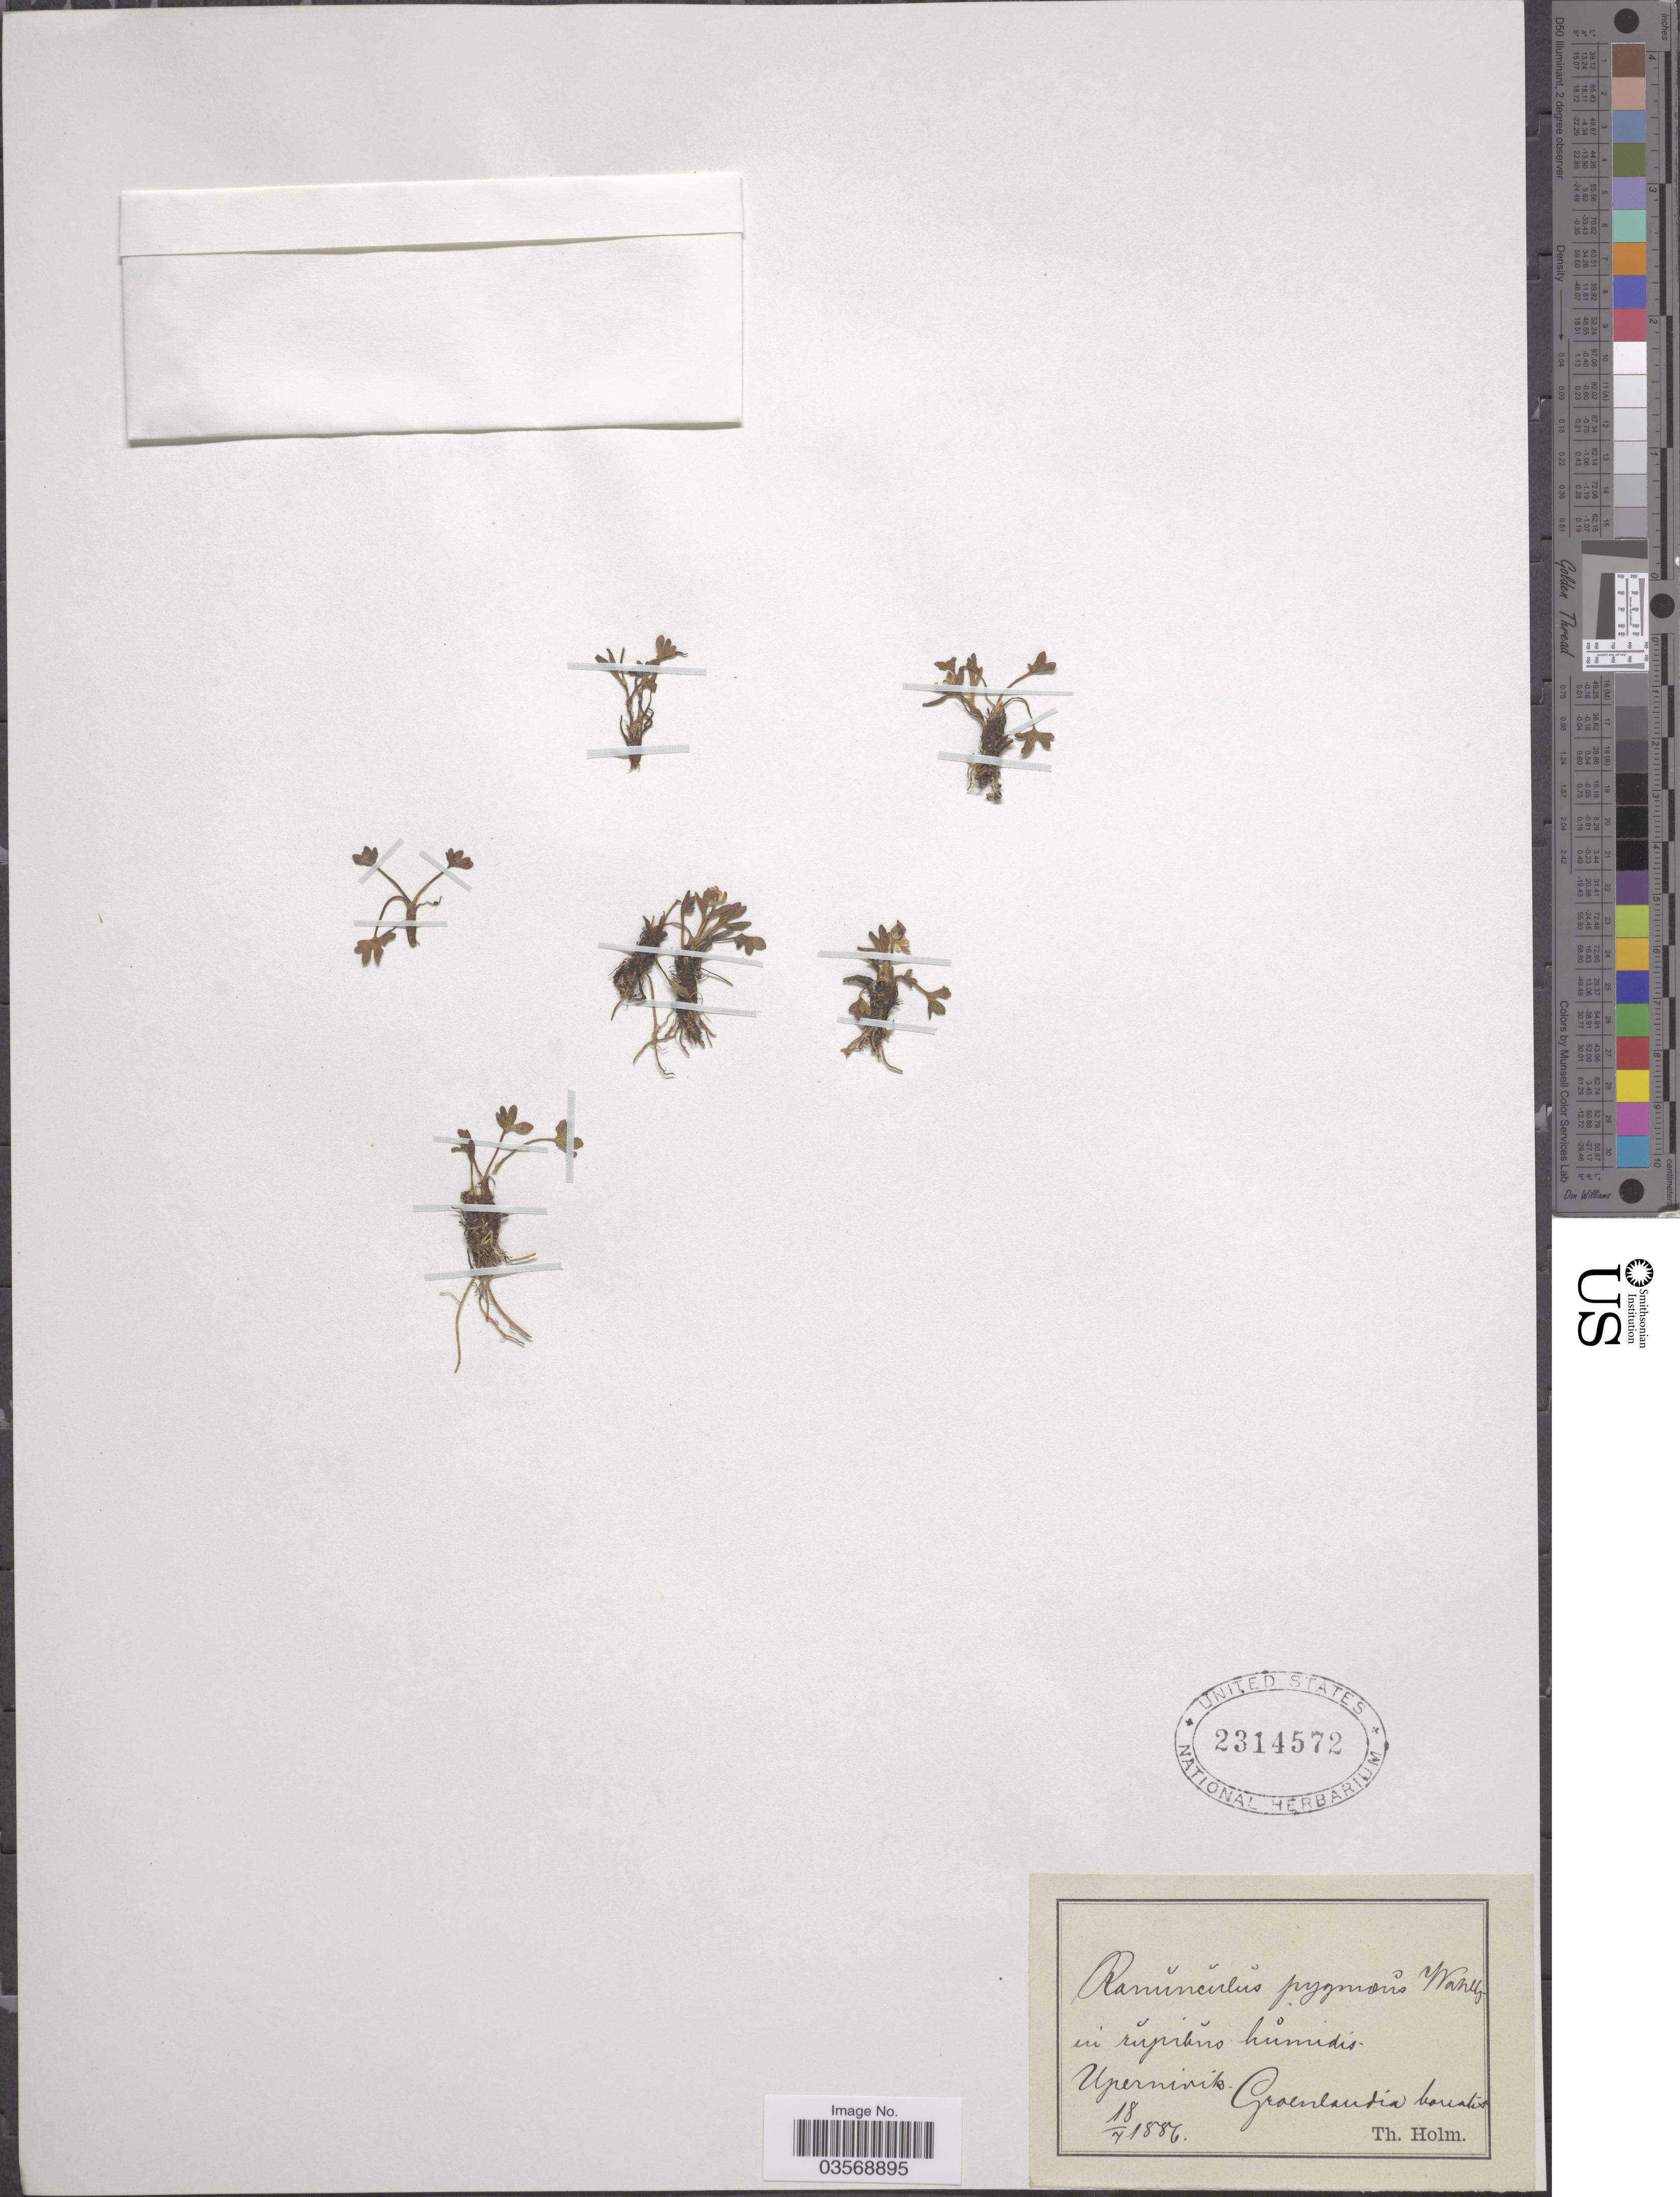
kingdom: Plantae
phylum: Tracheophyta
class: Magnoliopsida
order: Ranunculales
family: Ranunculaceae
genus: Ranunculus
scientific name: Ranunculus pygmaeus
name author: Wahlenb.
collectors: T. Holm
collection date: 1886-07-18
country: Greenland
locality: Upernivik. Groenlandia borealis.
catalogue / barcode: US 2314572